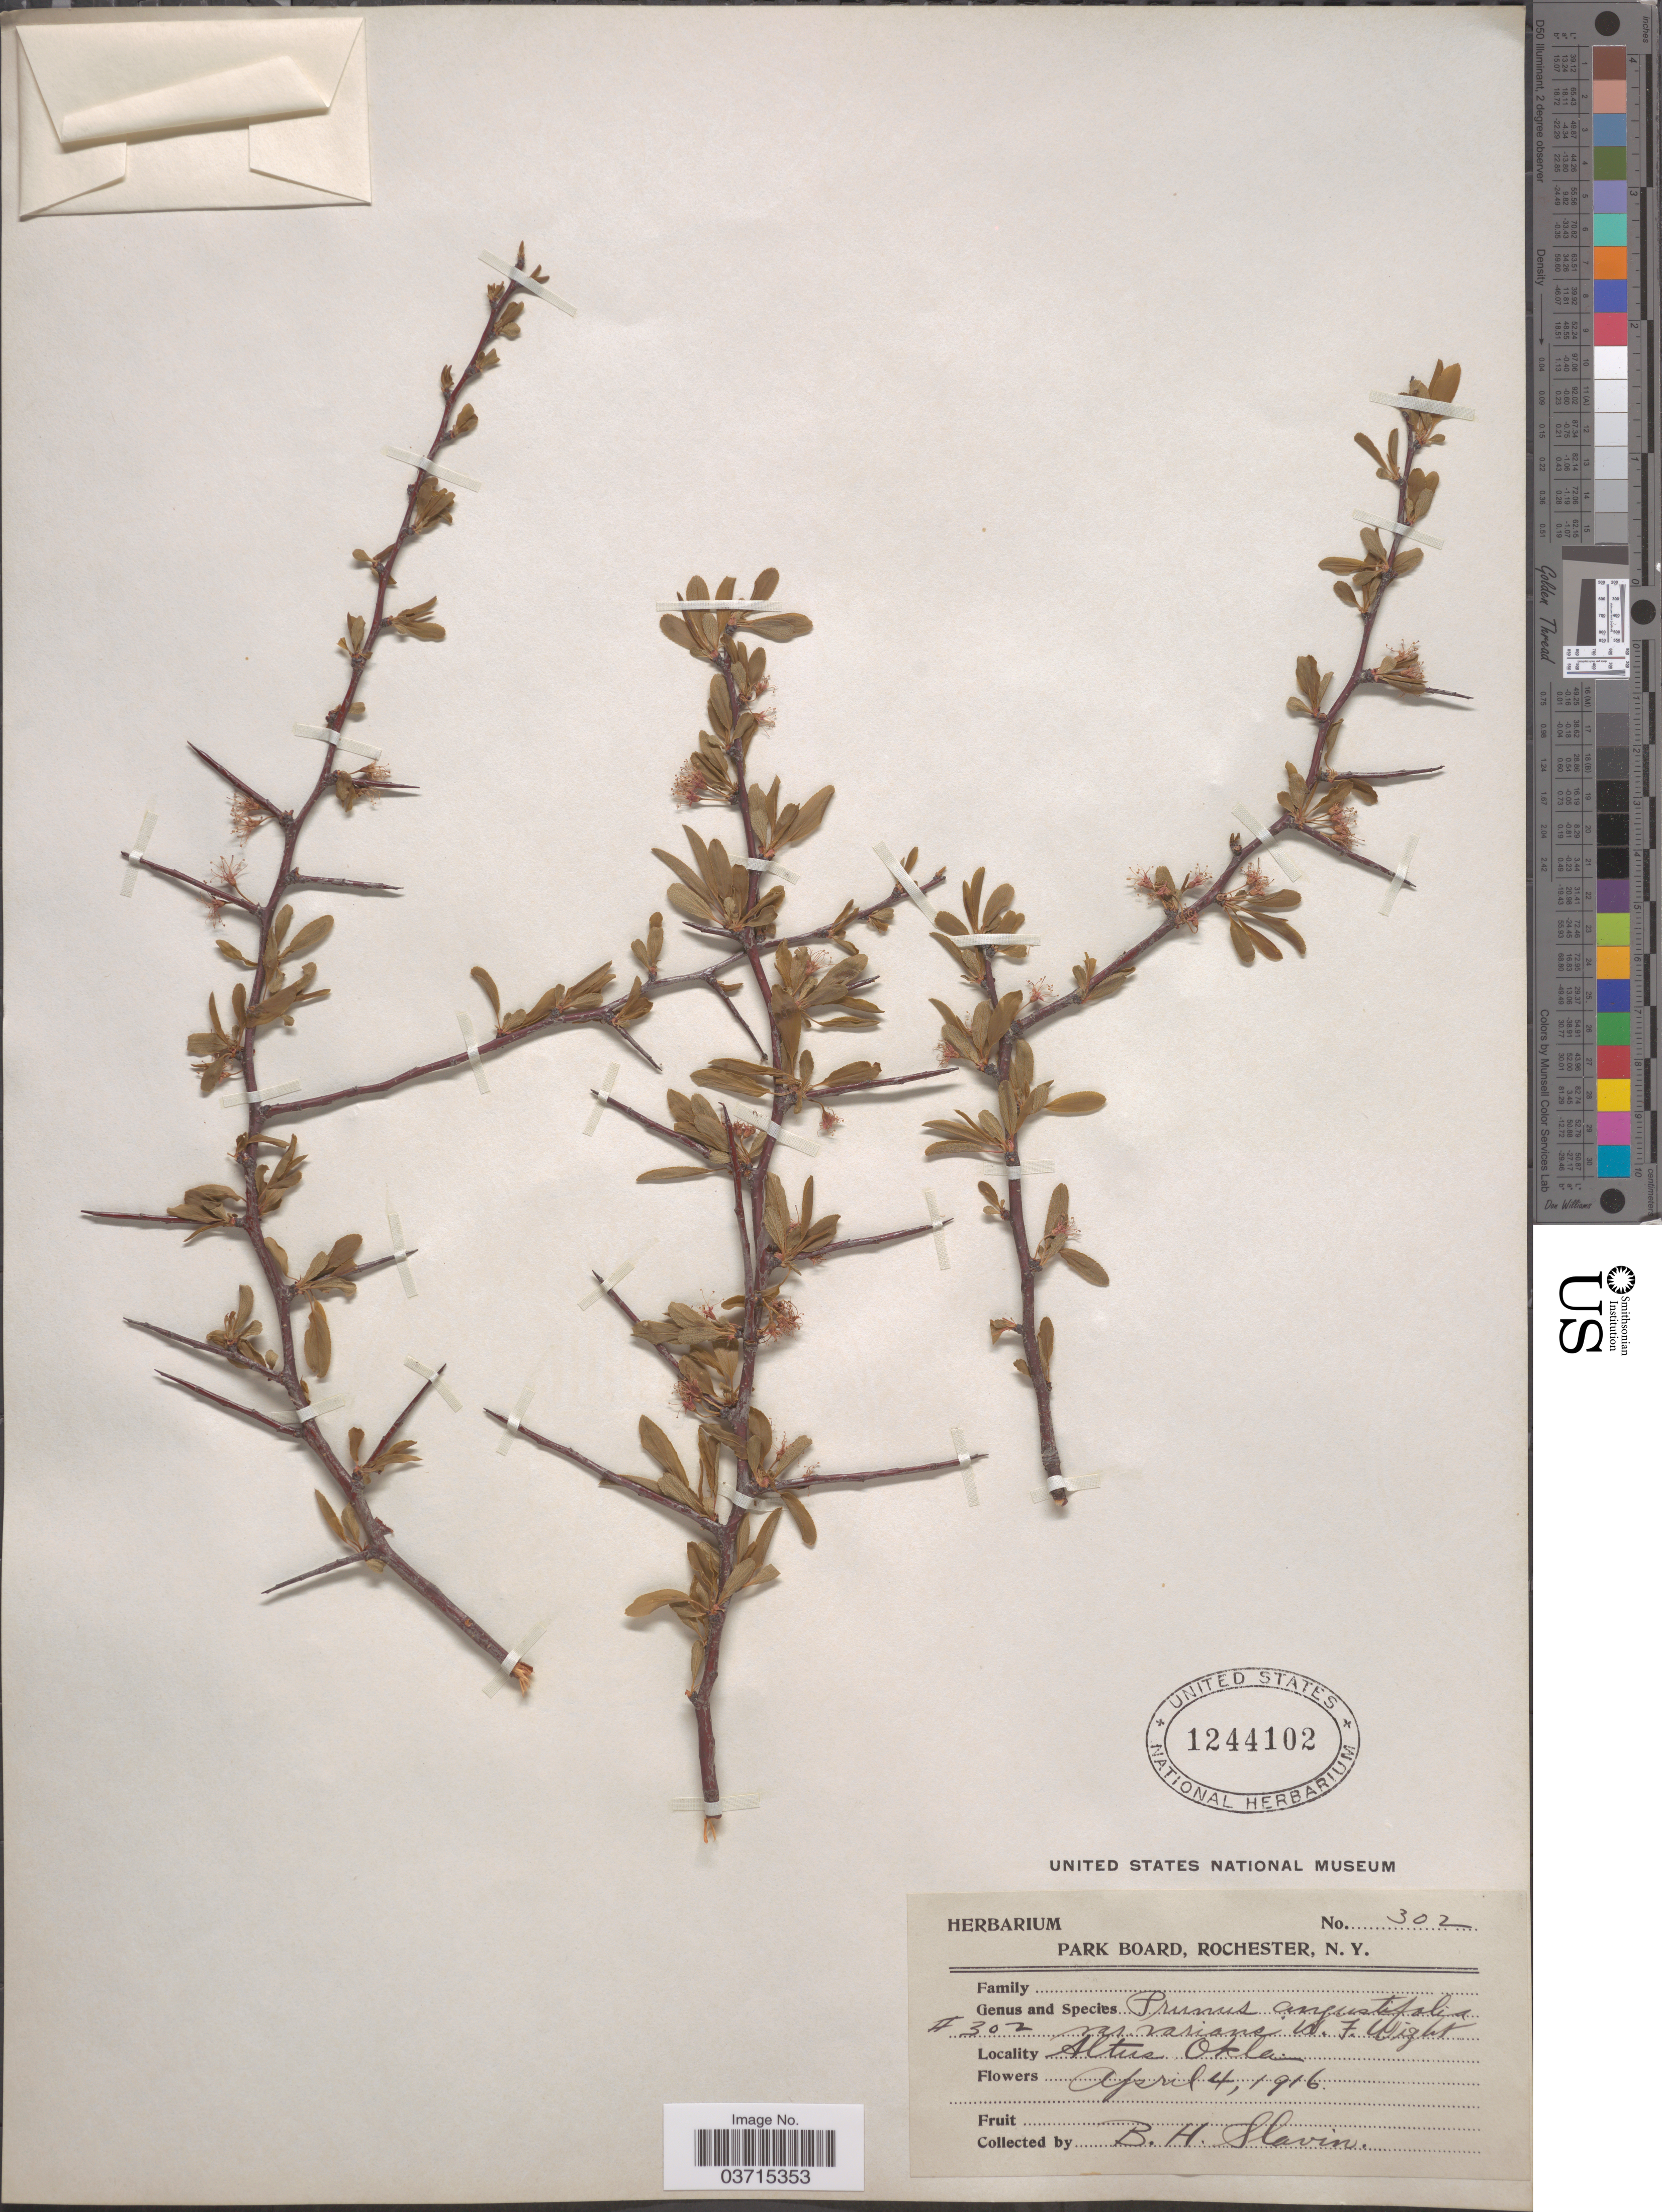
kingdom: Plantae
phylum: Tracheophyta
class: Magnoliopsida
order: Rosales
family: Rosaceae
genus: Prunus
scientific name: Prunus angustifolia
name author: Marshall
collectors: B. Slavin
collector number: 302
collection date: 1916-04-04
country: United States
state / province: Oklahoma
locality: Altus.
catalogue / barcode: US 1244102